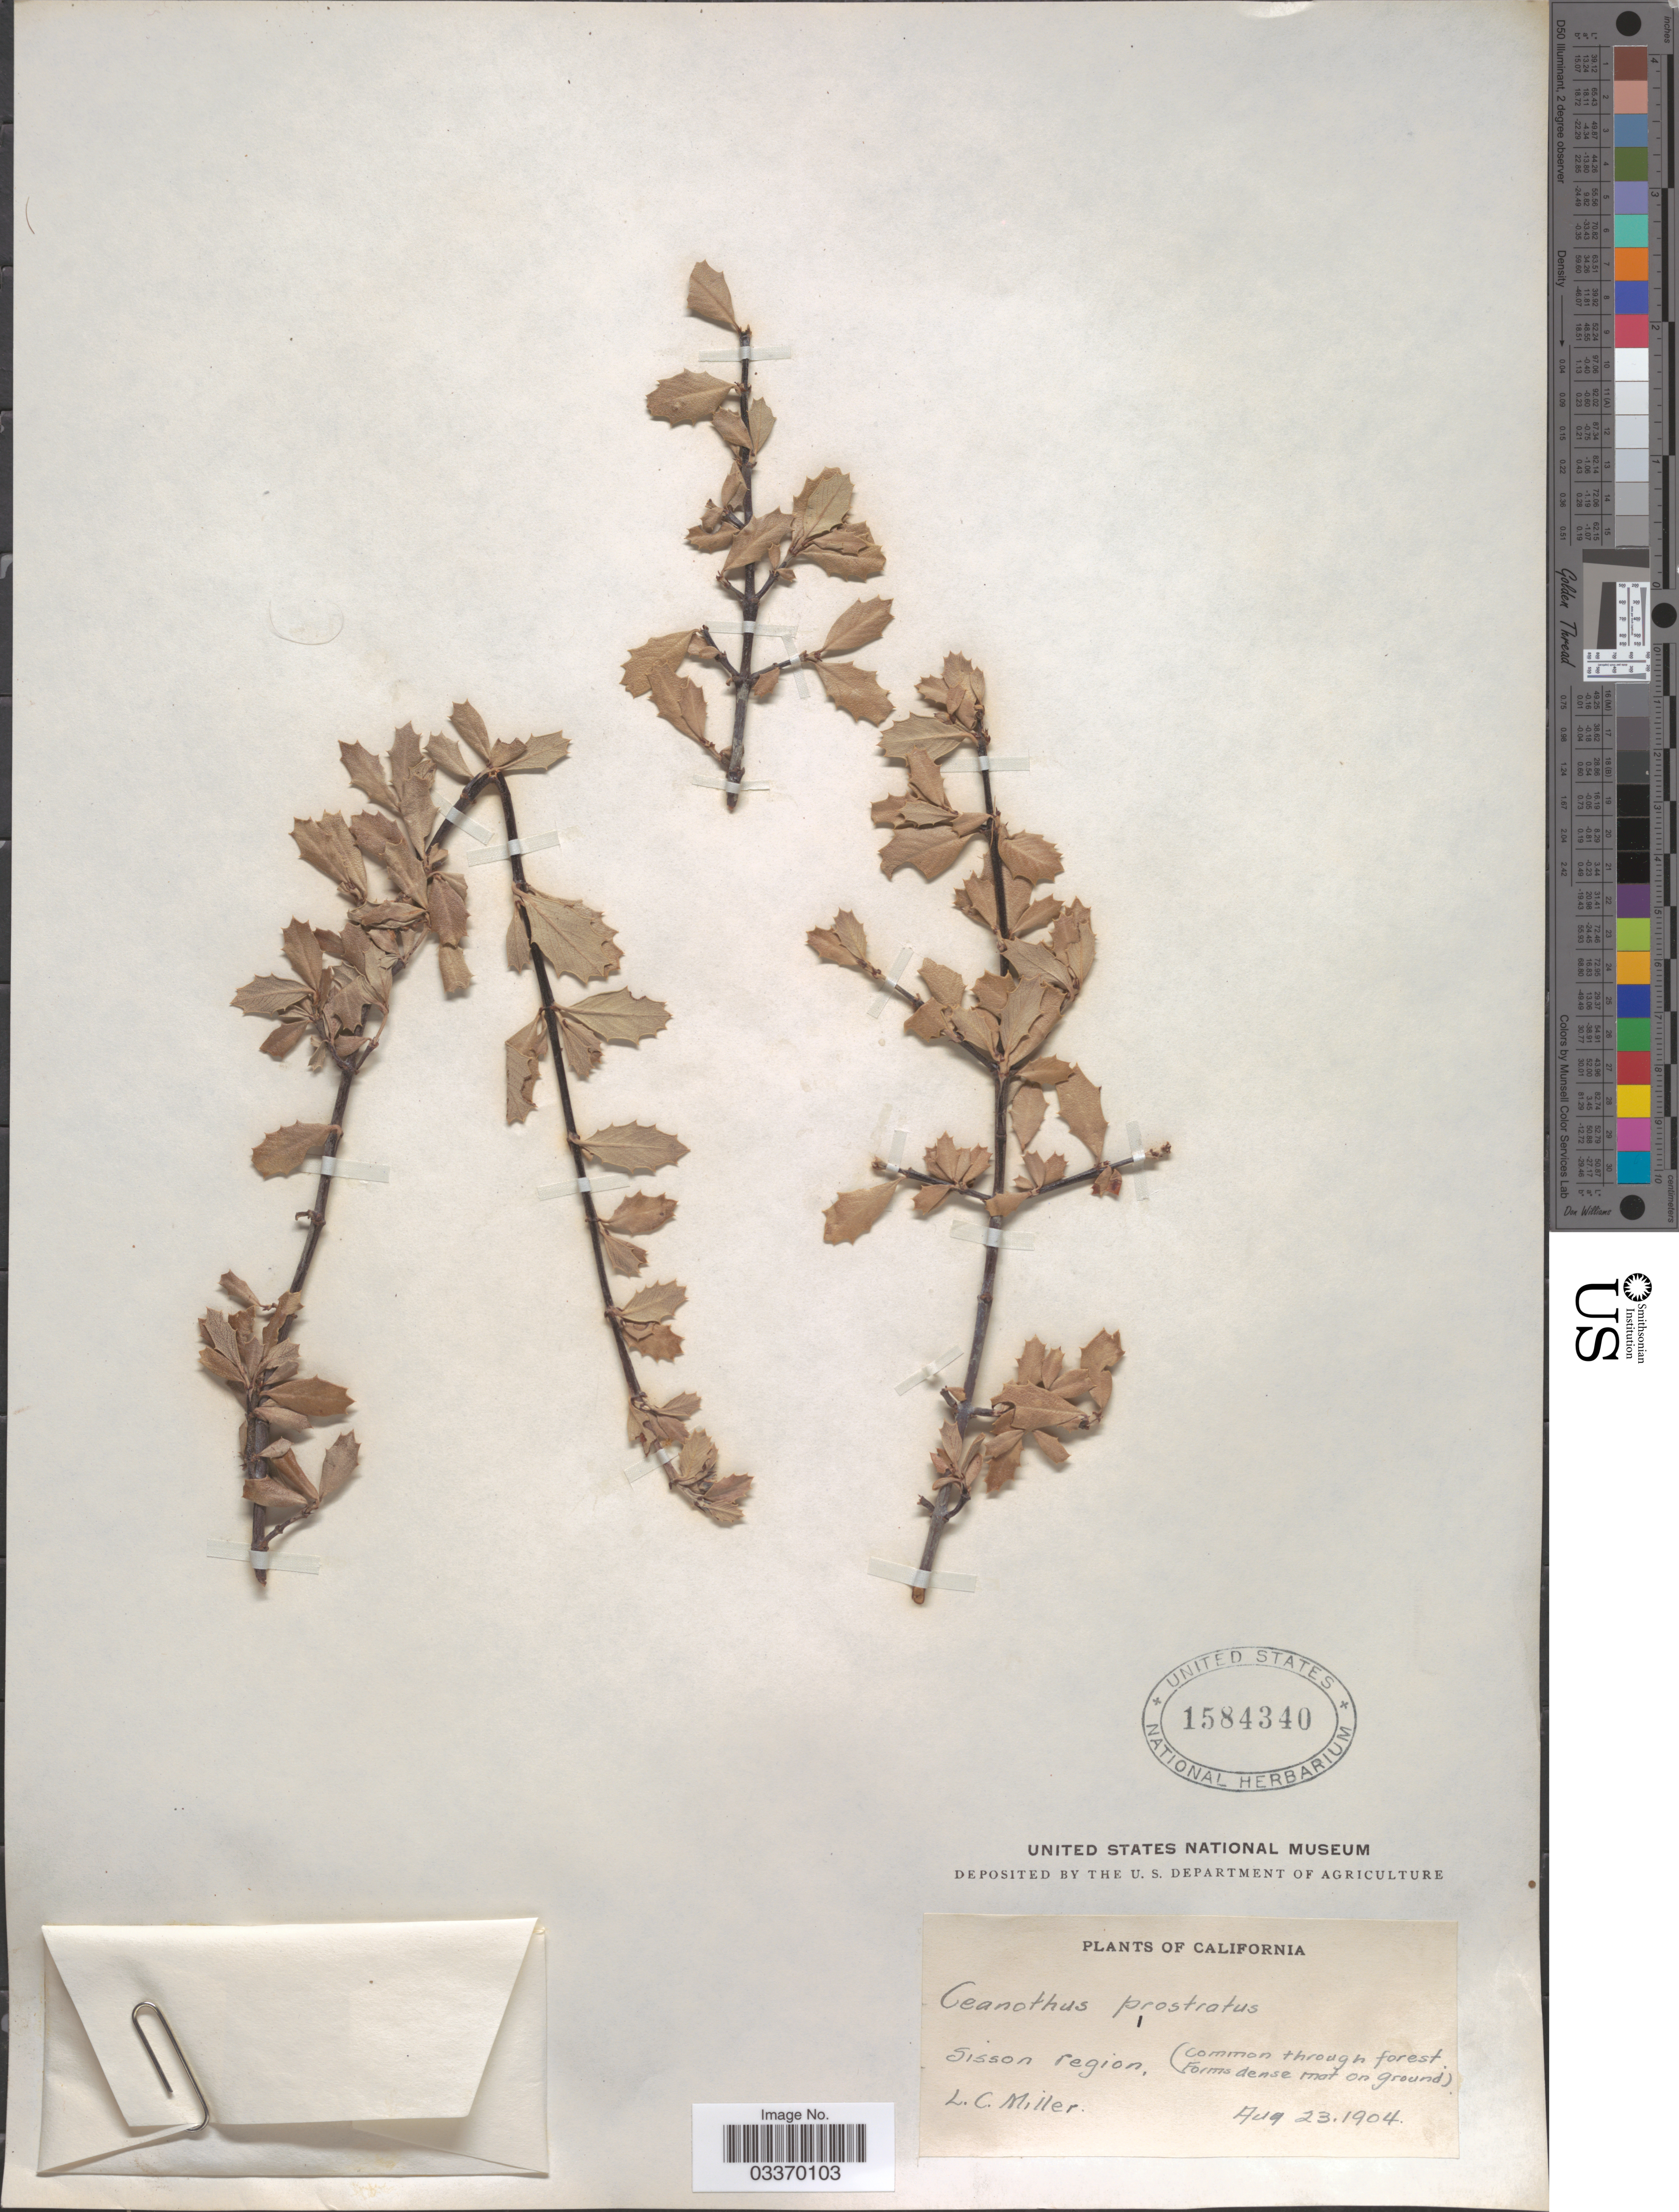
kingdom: Plantae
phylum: Tracheophyta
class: Magnoliopsida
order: Rosales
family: Rhamnaceae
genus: Ceanothus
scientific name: Ceanothus prostratus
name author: Benth.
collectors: L. Miller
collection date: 1904-08-23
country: United States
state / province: California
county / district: Siskiyou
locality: Sisson region.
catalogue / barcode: US 1584340